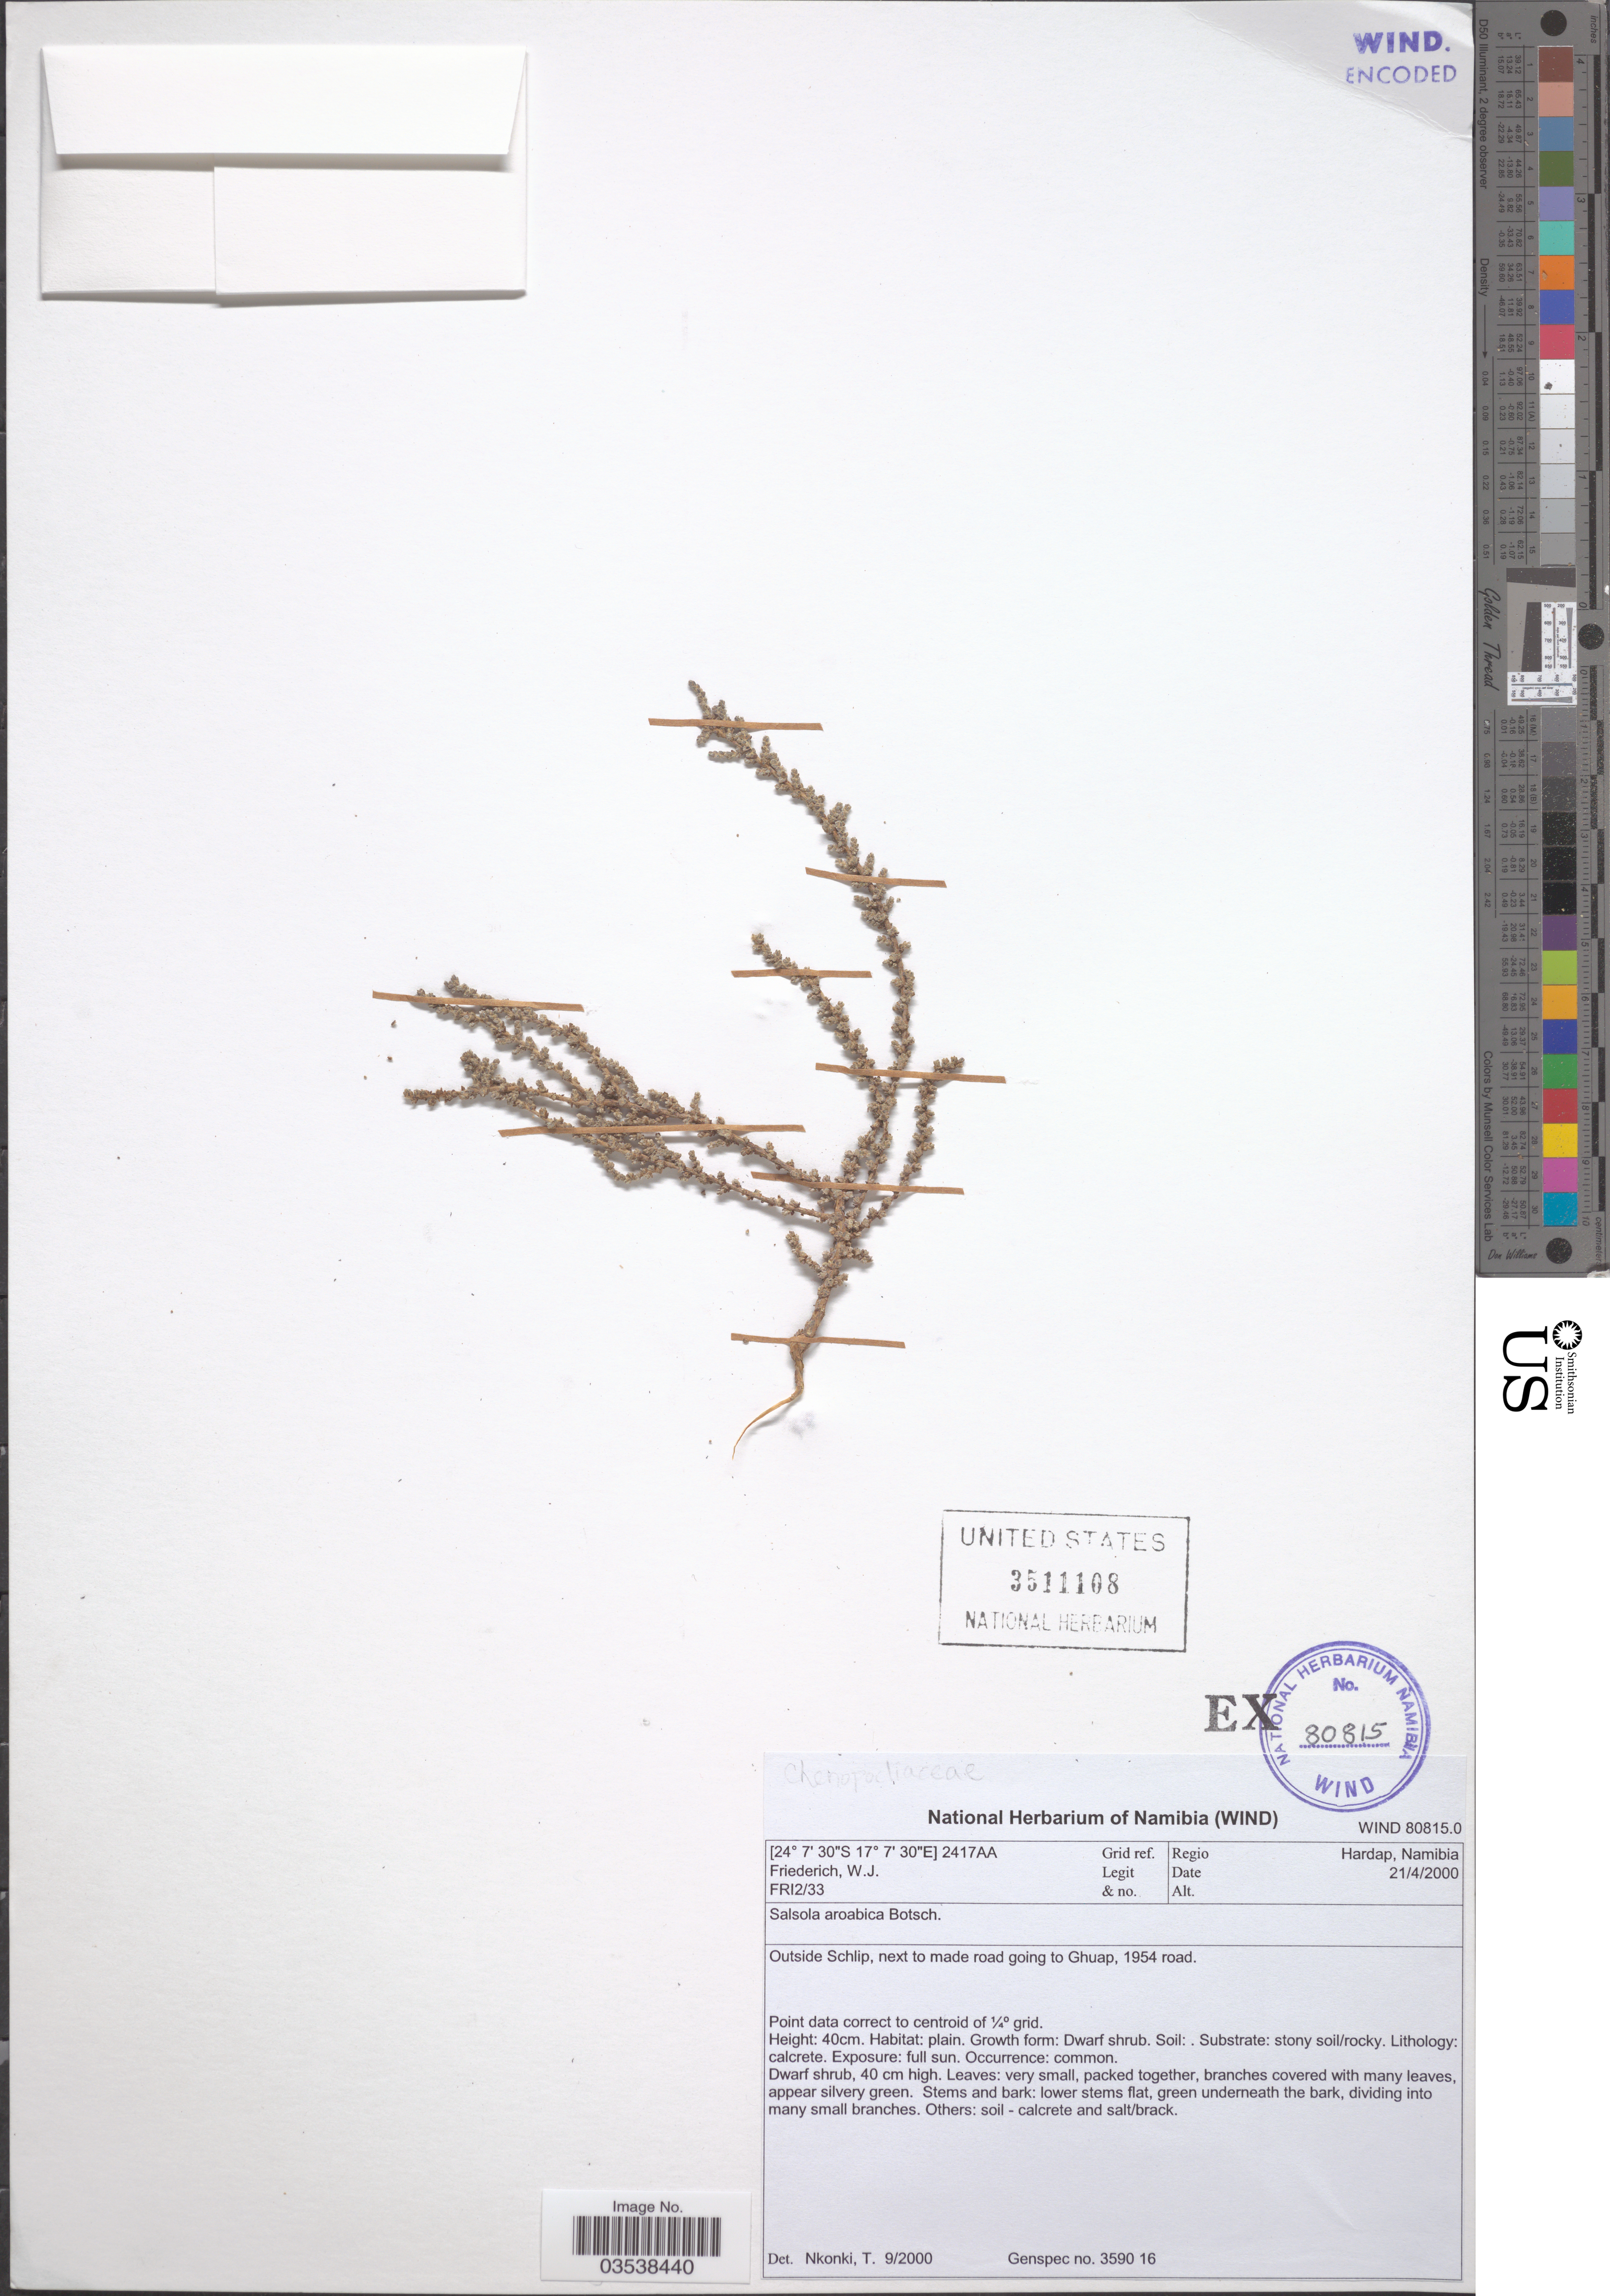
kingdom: Plantae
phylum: Tracheophyta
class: Magnoliopsida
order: Caryophyllales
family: Amaranthaceae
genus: Caroxylon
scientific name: Caroxylon aroabicum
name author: (Botsch.) Mucina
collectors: W. Friederich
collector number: FRI2/33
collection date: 2000-04-21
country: Namibia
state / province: Hardap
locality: Grid ref. 2417AA. Regio Hardap, Namibia. Outside Schlip, next to made road going to Ghuap, 1954 road.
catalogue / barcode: US 3511108